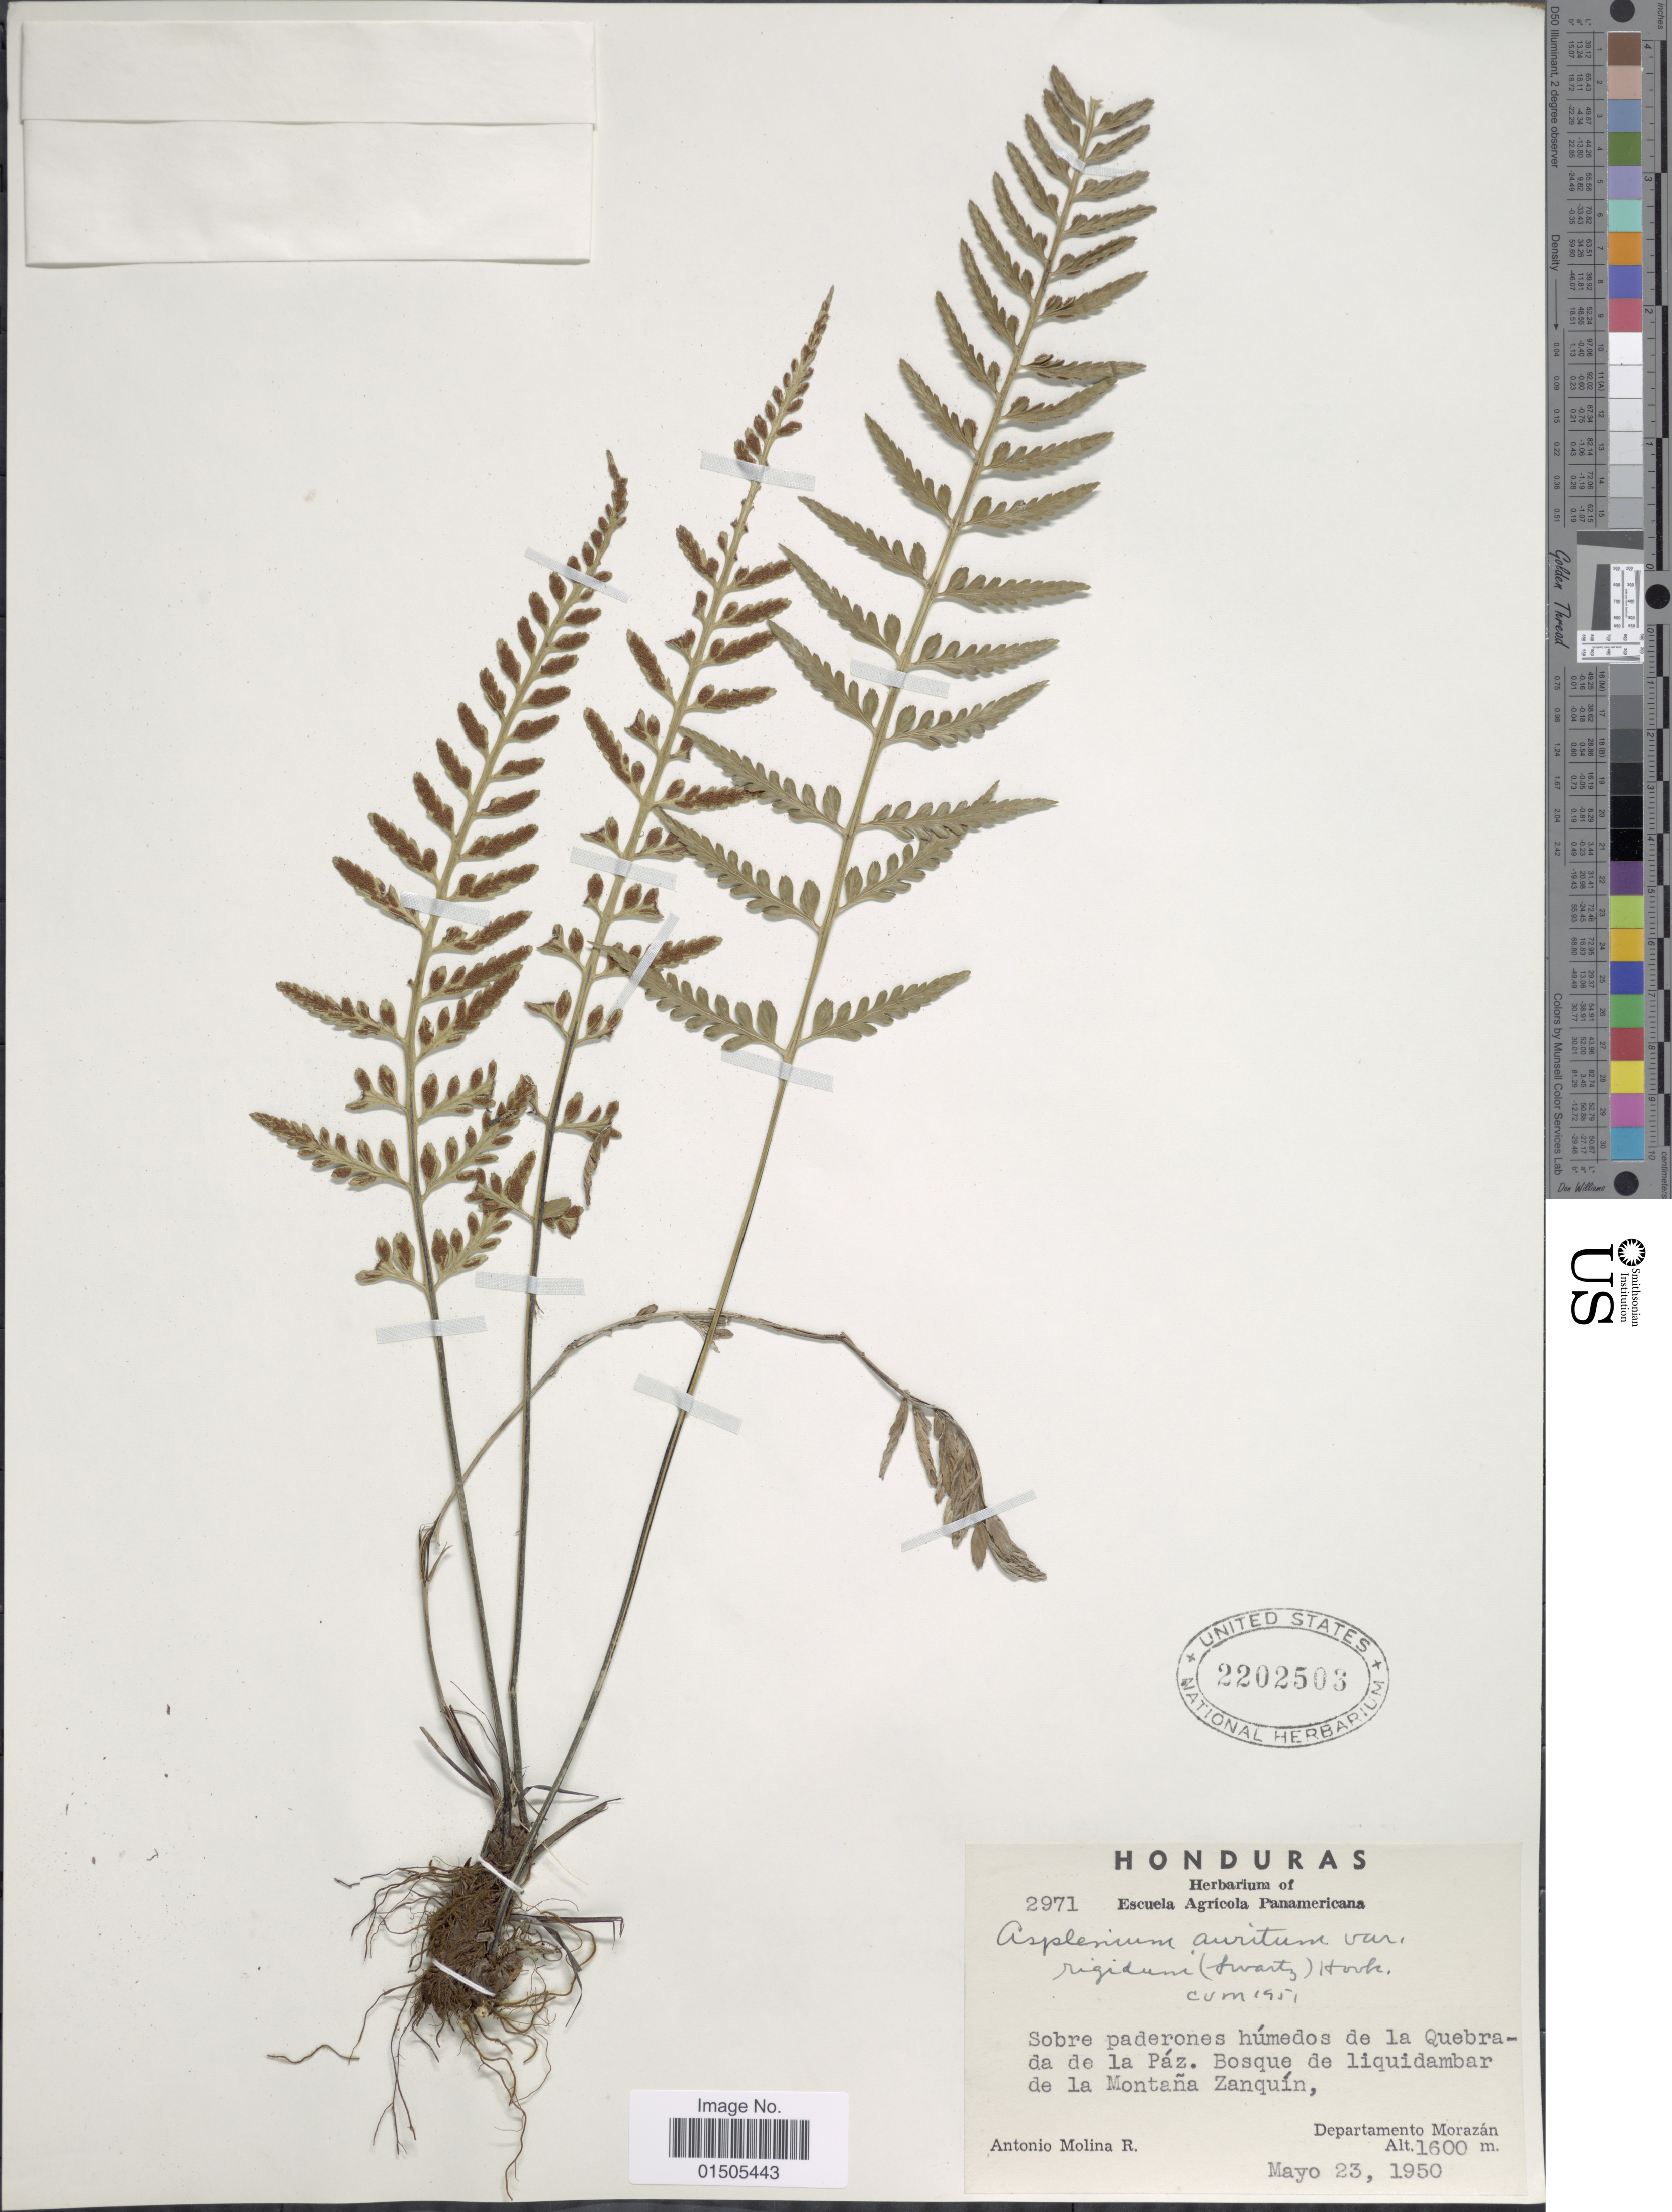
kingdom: Plantae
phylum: Tracheophyta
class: Polypodiopsida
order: Polypodiales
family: Aspleniaceae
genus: Asplenium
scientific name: Asplenium auritum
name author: Sw.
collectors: A. Molina R.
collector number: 2971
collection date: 1950-05-23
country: Honduras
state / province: Fco. Morazán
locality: Sobre paderones húmedos de la Quebrada de la Páz. Bosque de liquidambar de la Montaña Zanquín.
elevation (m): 1600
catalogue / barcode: US 2202503